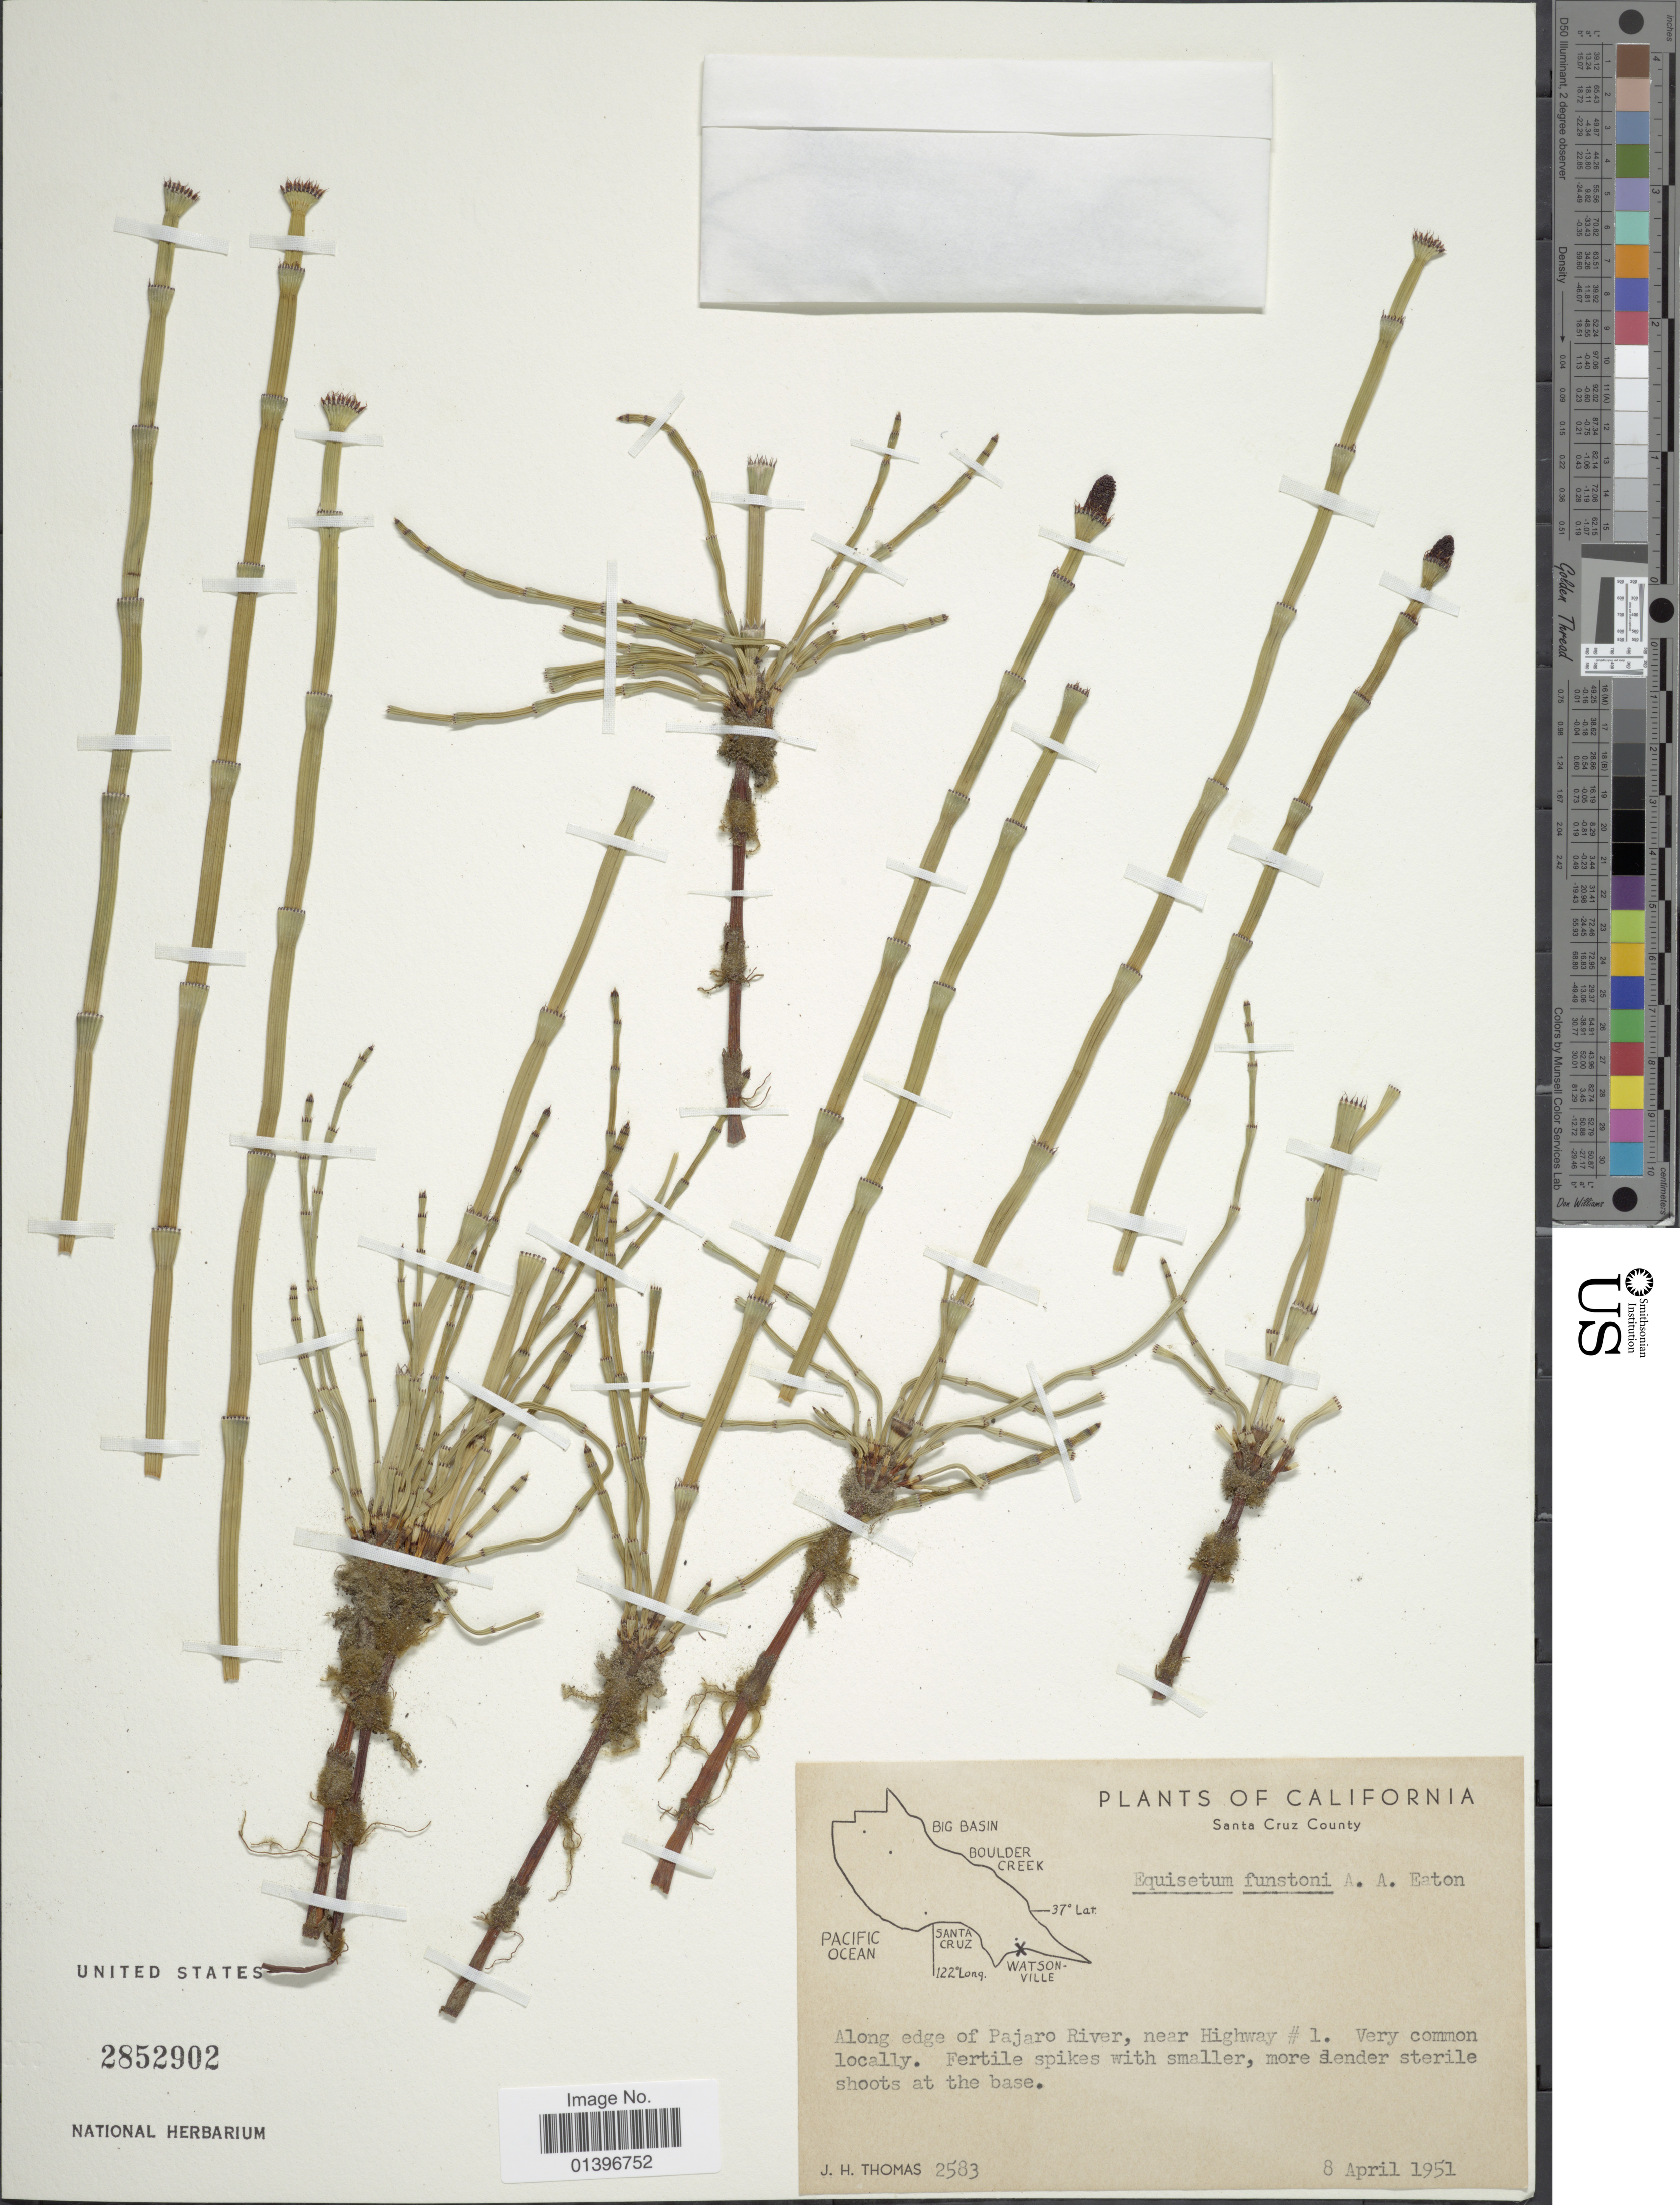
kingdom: Plantae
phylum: Tracheophyta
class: Polypodiopsida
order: Equisetales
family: Equisetaceae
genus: Equisetum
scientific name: Equisetum laevigatum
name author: A. Braun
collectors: J. H. Thomas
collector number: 2583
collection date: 1951-04-08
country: United States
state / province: California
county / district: Santa Cruz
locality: Santa Cruz County. Along edge of Pajaro River, near Highway #1.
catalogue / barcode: US 2852902